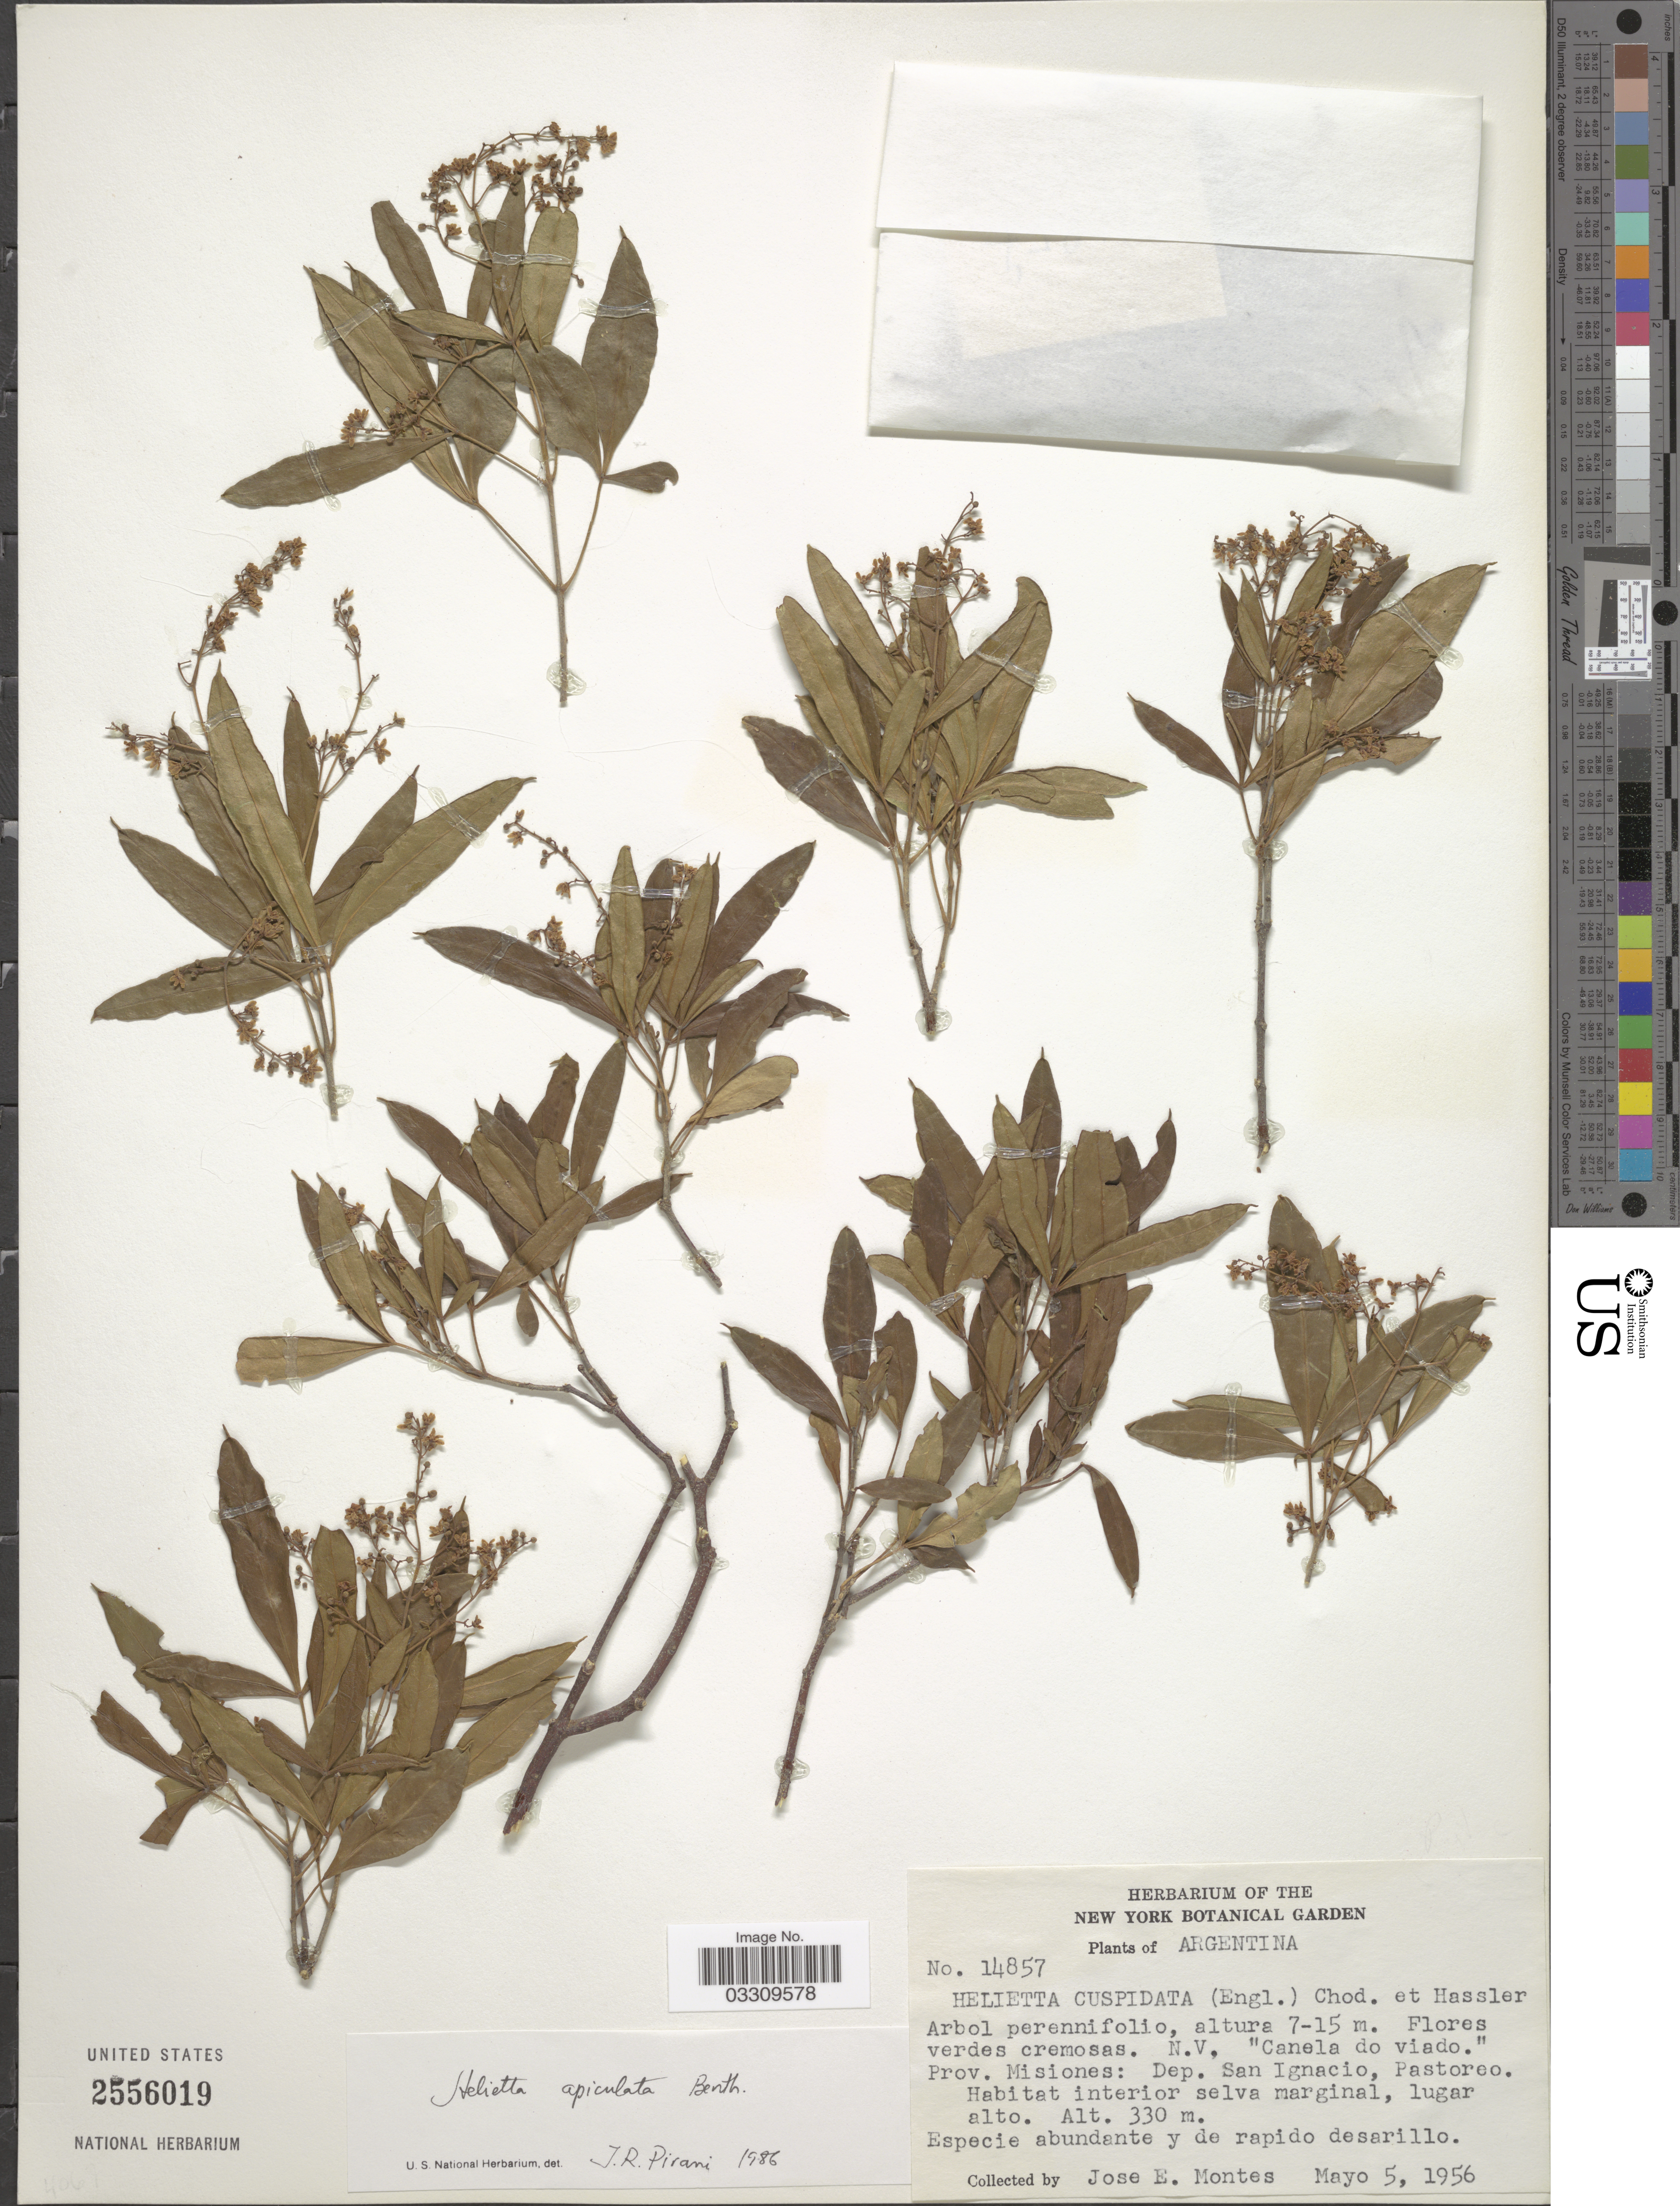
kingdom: Plantae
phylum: Tracheophyta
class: Liliopsida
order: Zingiberales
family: Zingiberaceae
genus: Amomum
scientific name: Amomum dealbatum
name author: Roxb.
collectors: J. E. Montes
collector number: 14857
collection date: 1956-05-05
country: Argentina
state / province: Misiones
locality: Dep. San Ignacio, Pastoreo.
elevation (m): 330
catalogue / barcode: US 2556019